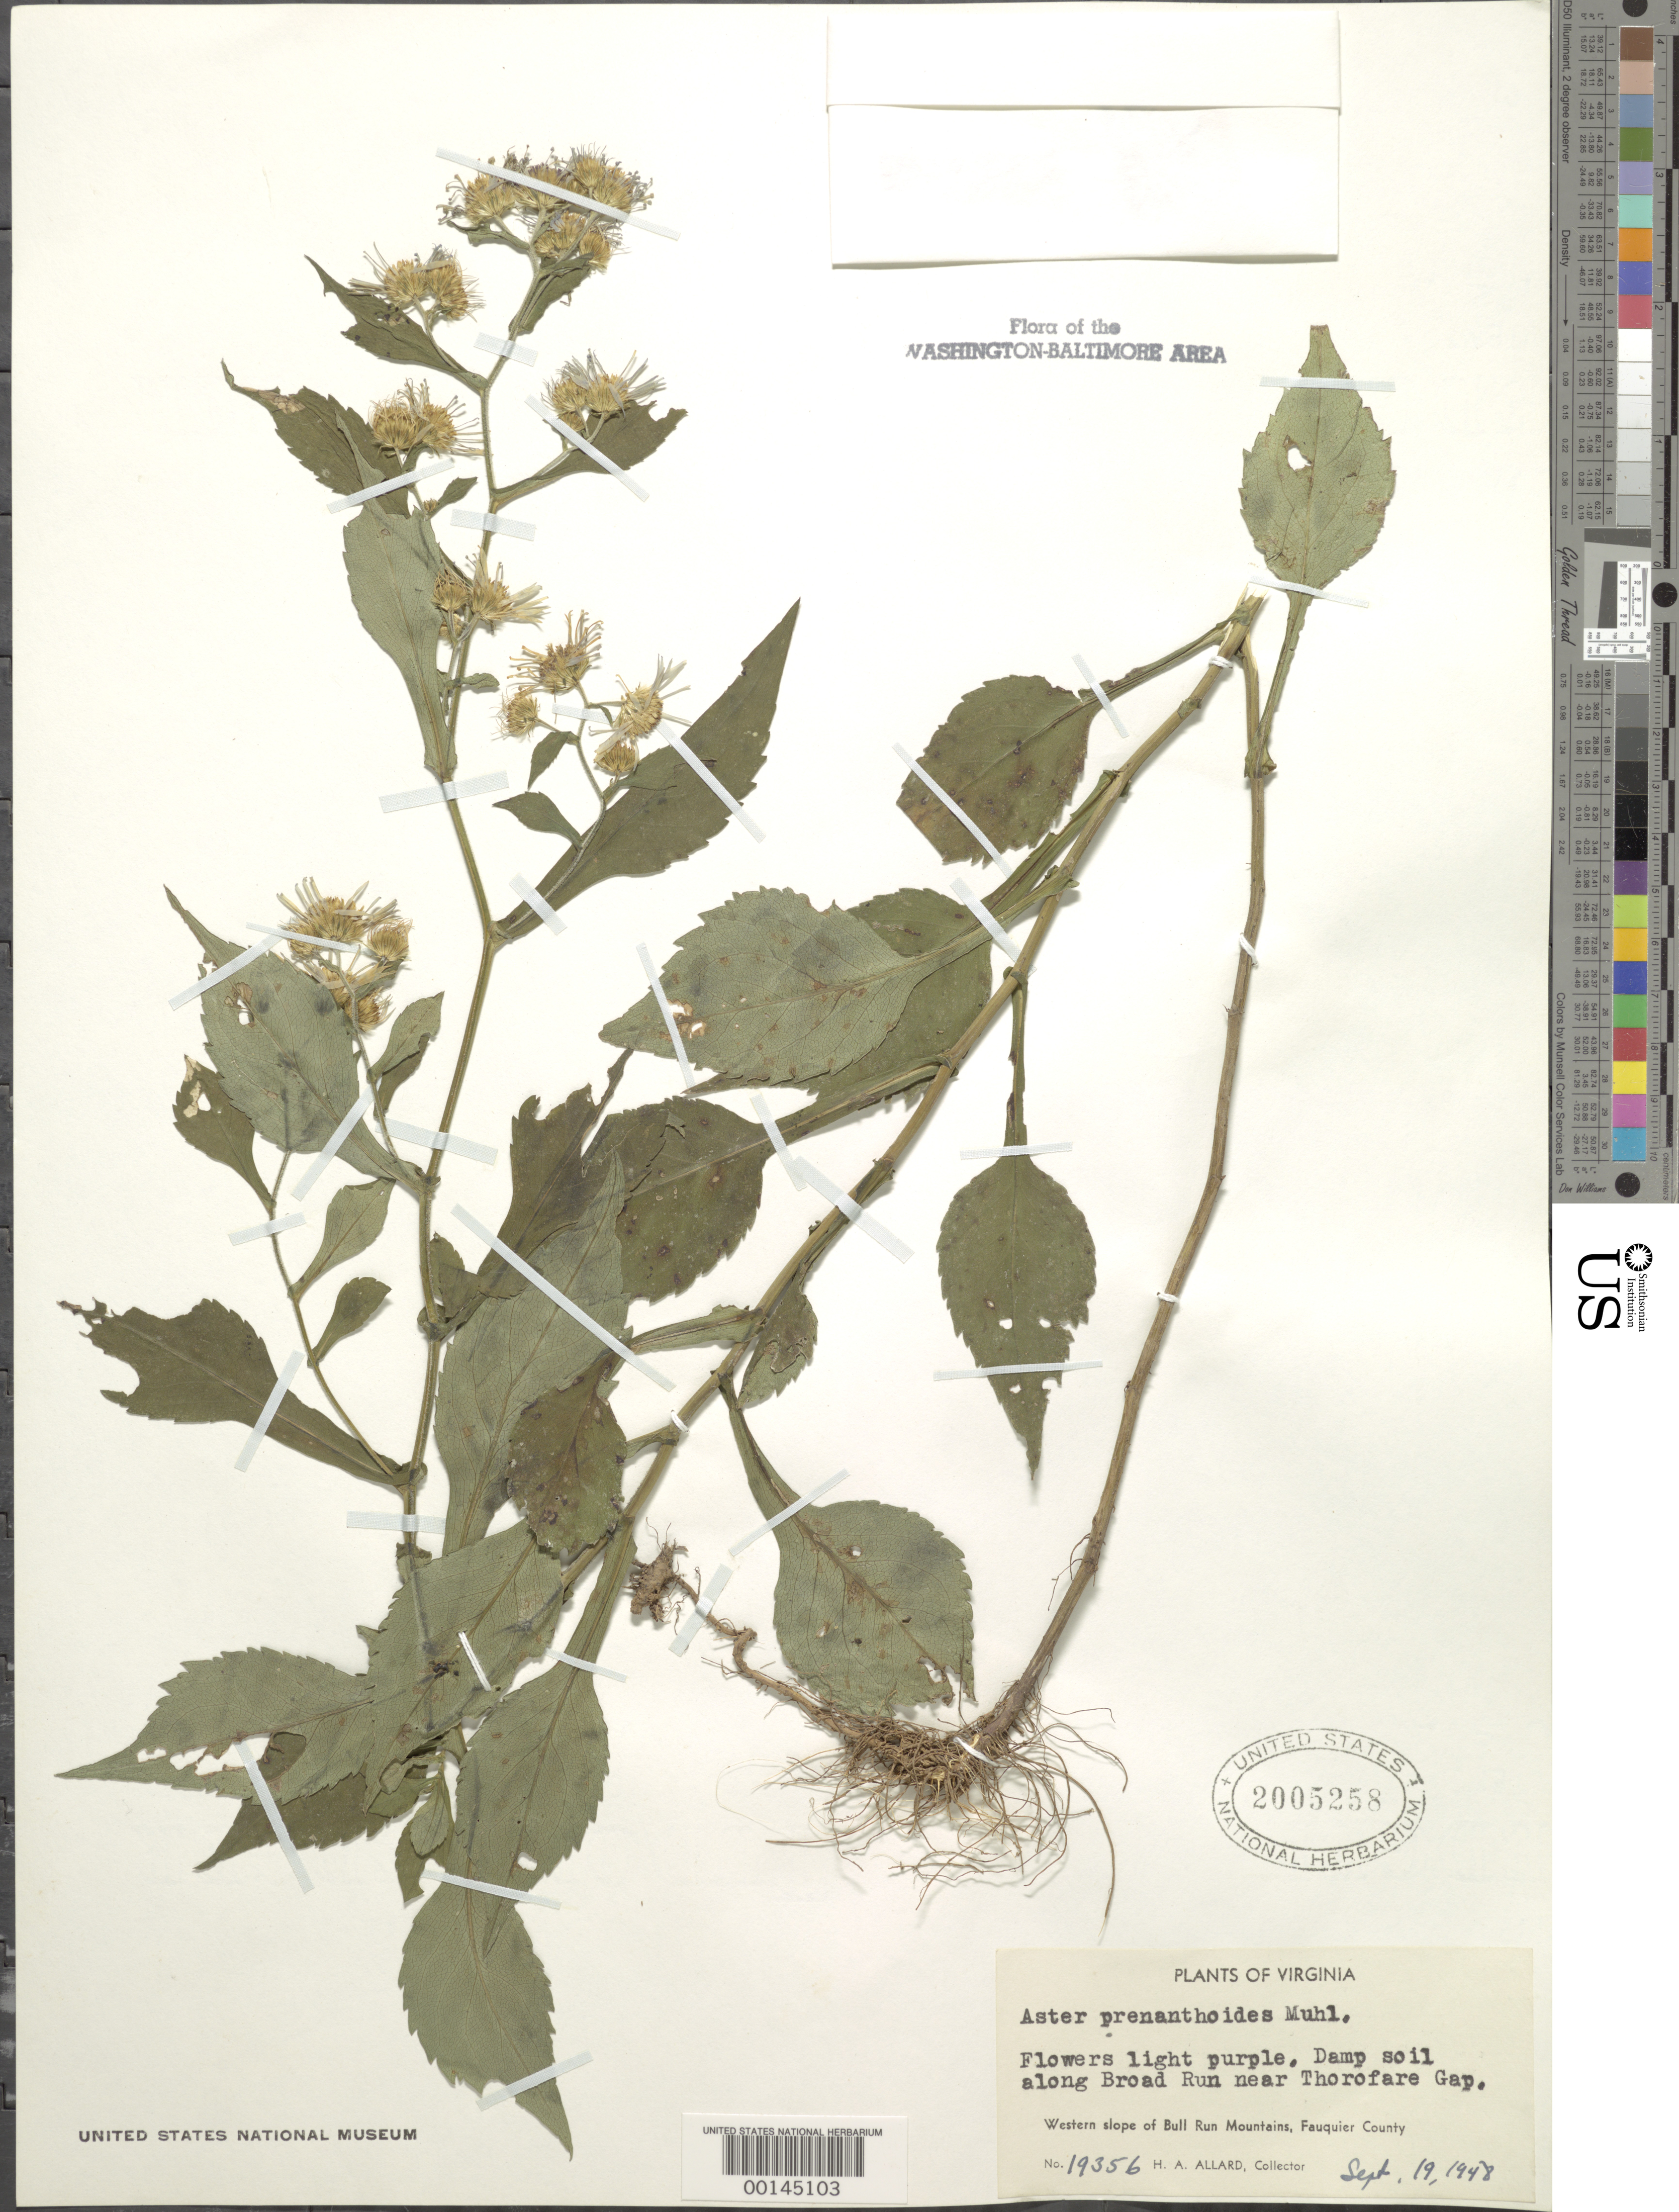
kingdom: Plantae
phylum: Tracheophyta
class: Magnoliopsida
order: Asterales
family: Asteraceae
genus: Symphyotrichum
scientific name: Symphyotrichum prenanthoides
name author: (Muhl. ex Willd.) G.L. Nesom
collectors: H. A. Allard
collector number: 19356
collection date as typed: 19 Sep 1948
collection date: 1948-09-19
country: United States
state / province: Virginia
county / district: Fauquier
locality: Broad Run near Thorofare Gap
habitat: Damp soil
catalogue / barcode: US 2005258